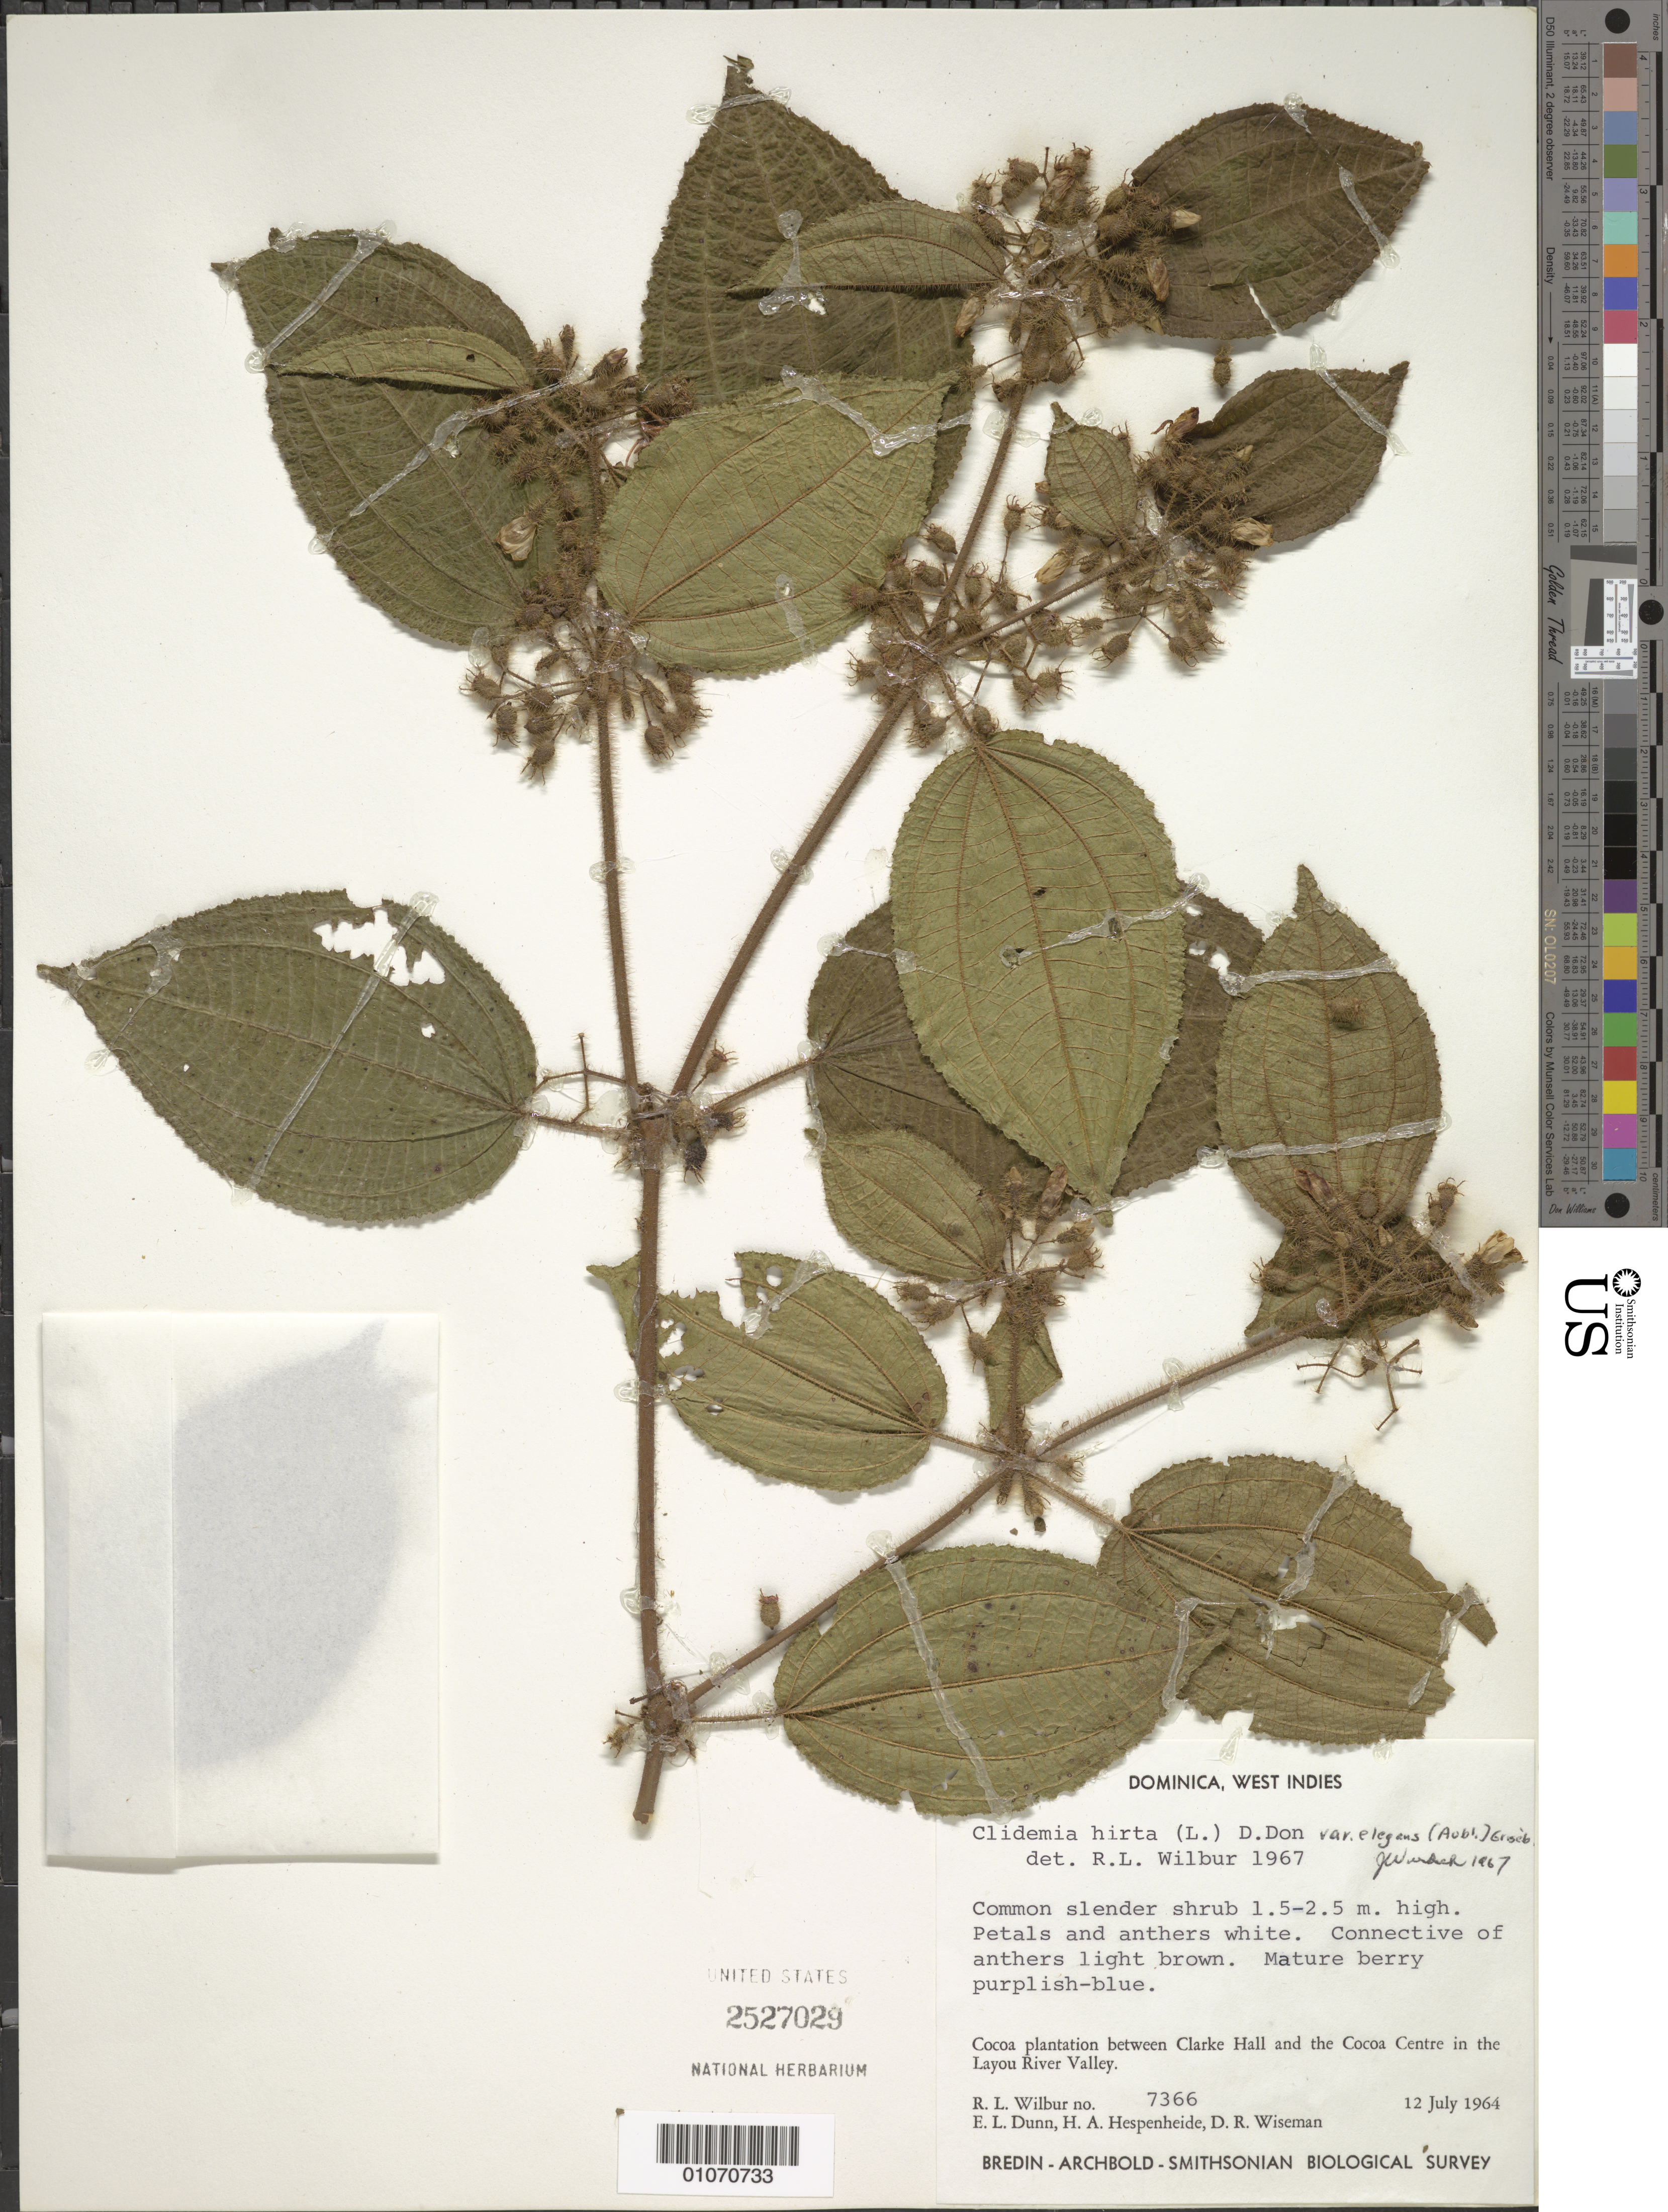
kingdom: Plantae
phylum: Tracheophyta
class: Magnoliopsida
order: Myrtales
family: Melastomataceae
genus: Clidemia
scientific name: Clidemia hirta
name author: (L.) D. Don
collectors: R. L. Wilbur, E. Dunn, H. A. Hespenheide & D. R. Wiseman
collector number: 7366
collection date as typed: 12 Jul 1964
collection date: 1964-07-12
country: Dominica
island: Dominica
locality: Clarke Hall to the Cocoa Center in the Layou River Valley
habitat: Cocoa plantation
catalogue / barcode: US 2527029